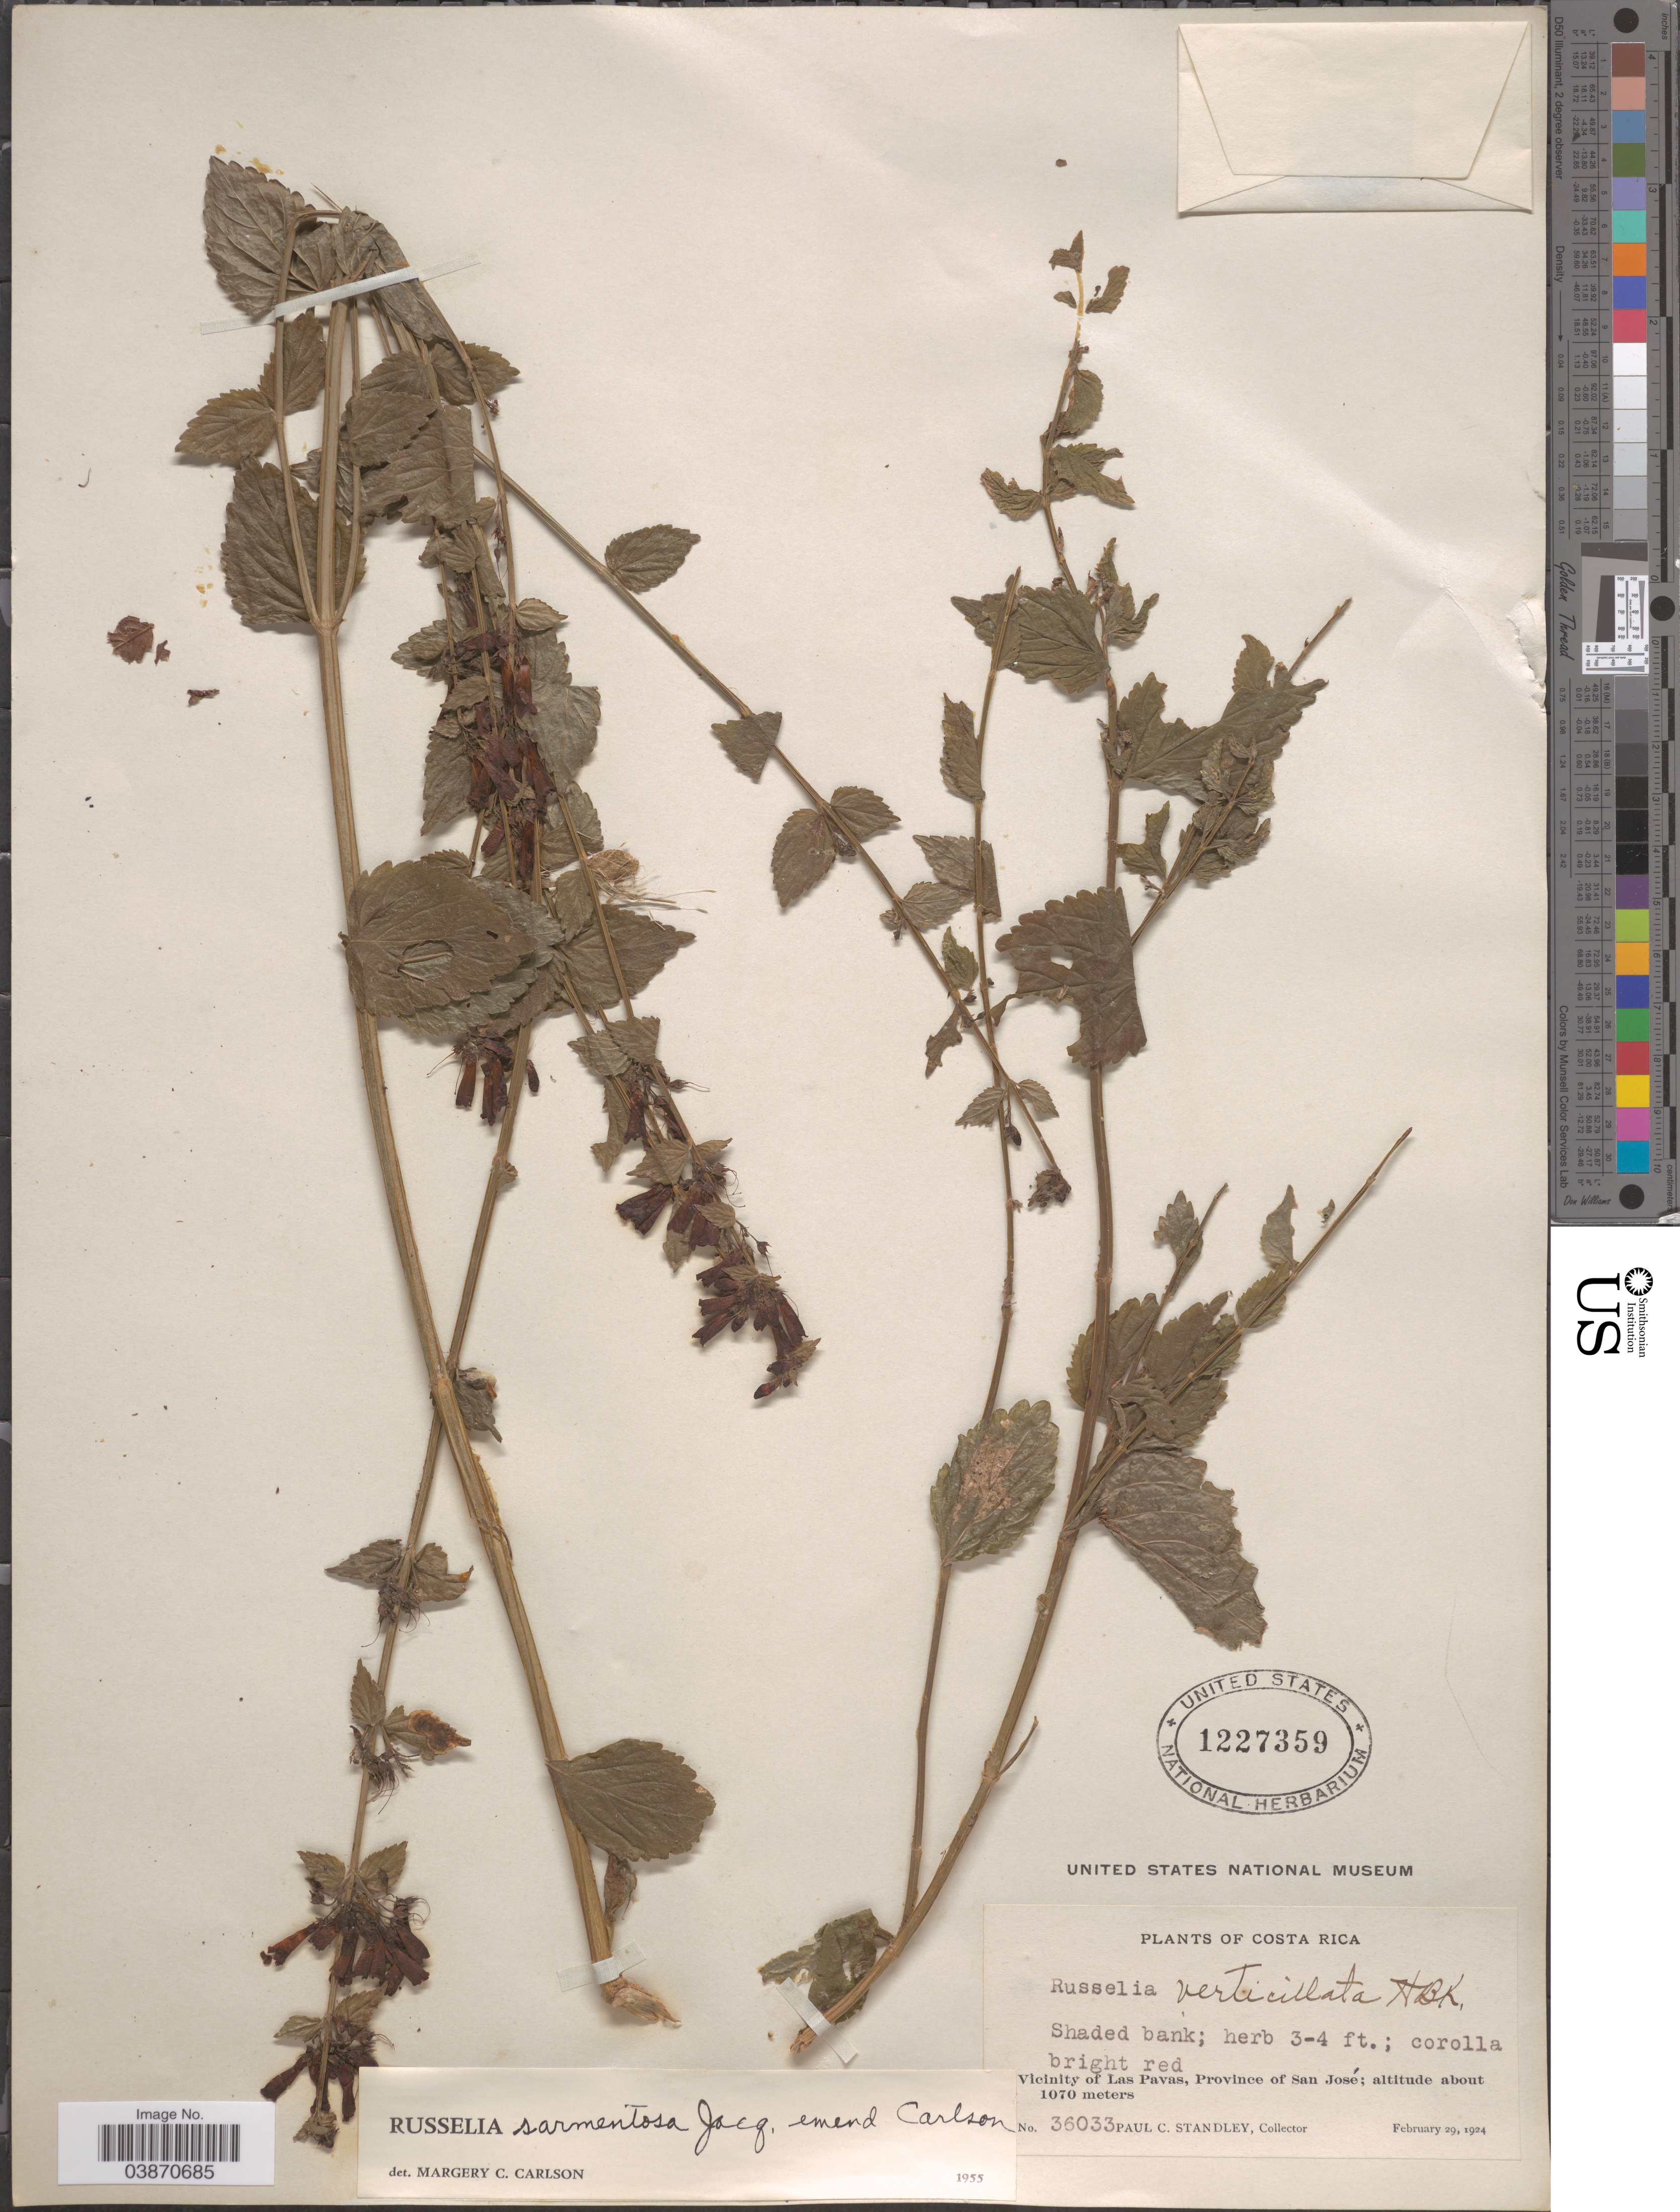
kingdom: Plantae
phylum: Tracheophyta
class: Magnoliopsida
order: Lamiales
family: Plantaginaceae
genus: Russelia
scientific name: Russelia sarmentosa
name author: Jacq.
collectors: P. C. Standley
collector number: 36033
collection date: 1924-02-29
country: Costa Rica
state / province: San José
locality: Vicinity of Las Pavas.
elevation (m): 1070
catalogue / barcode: US 1227359